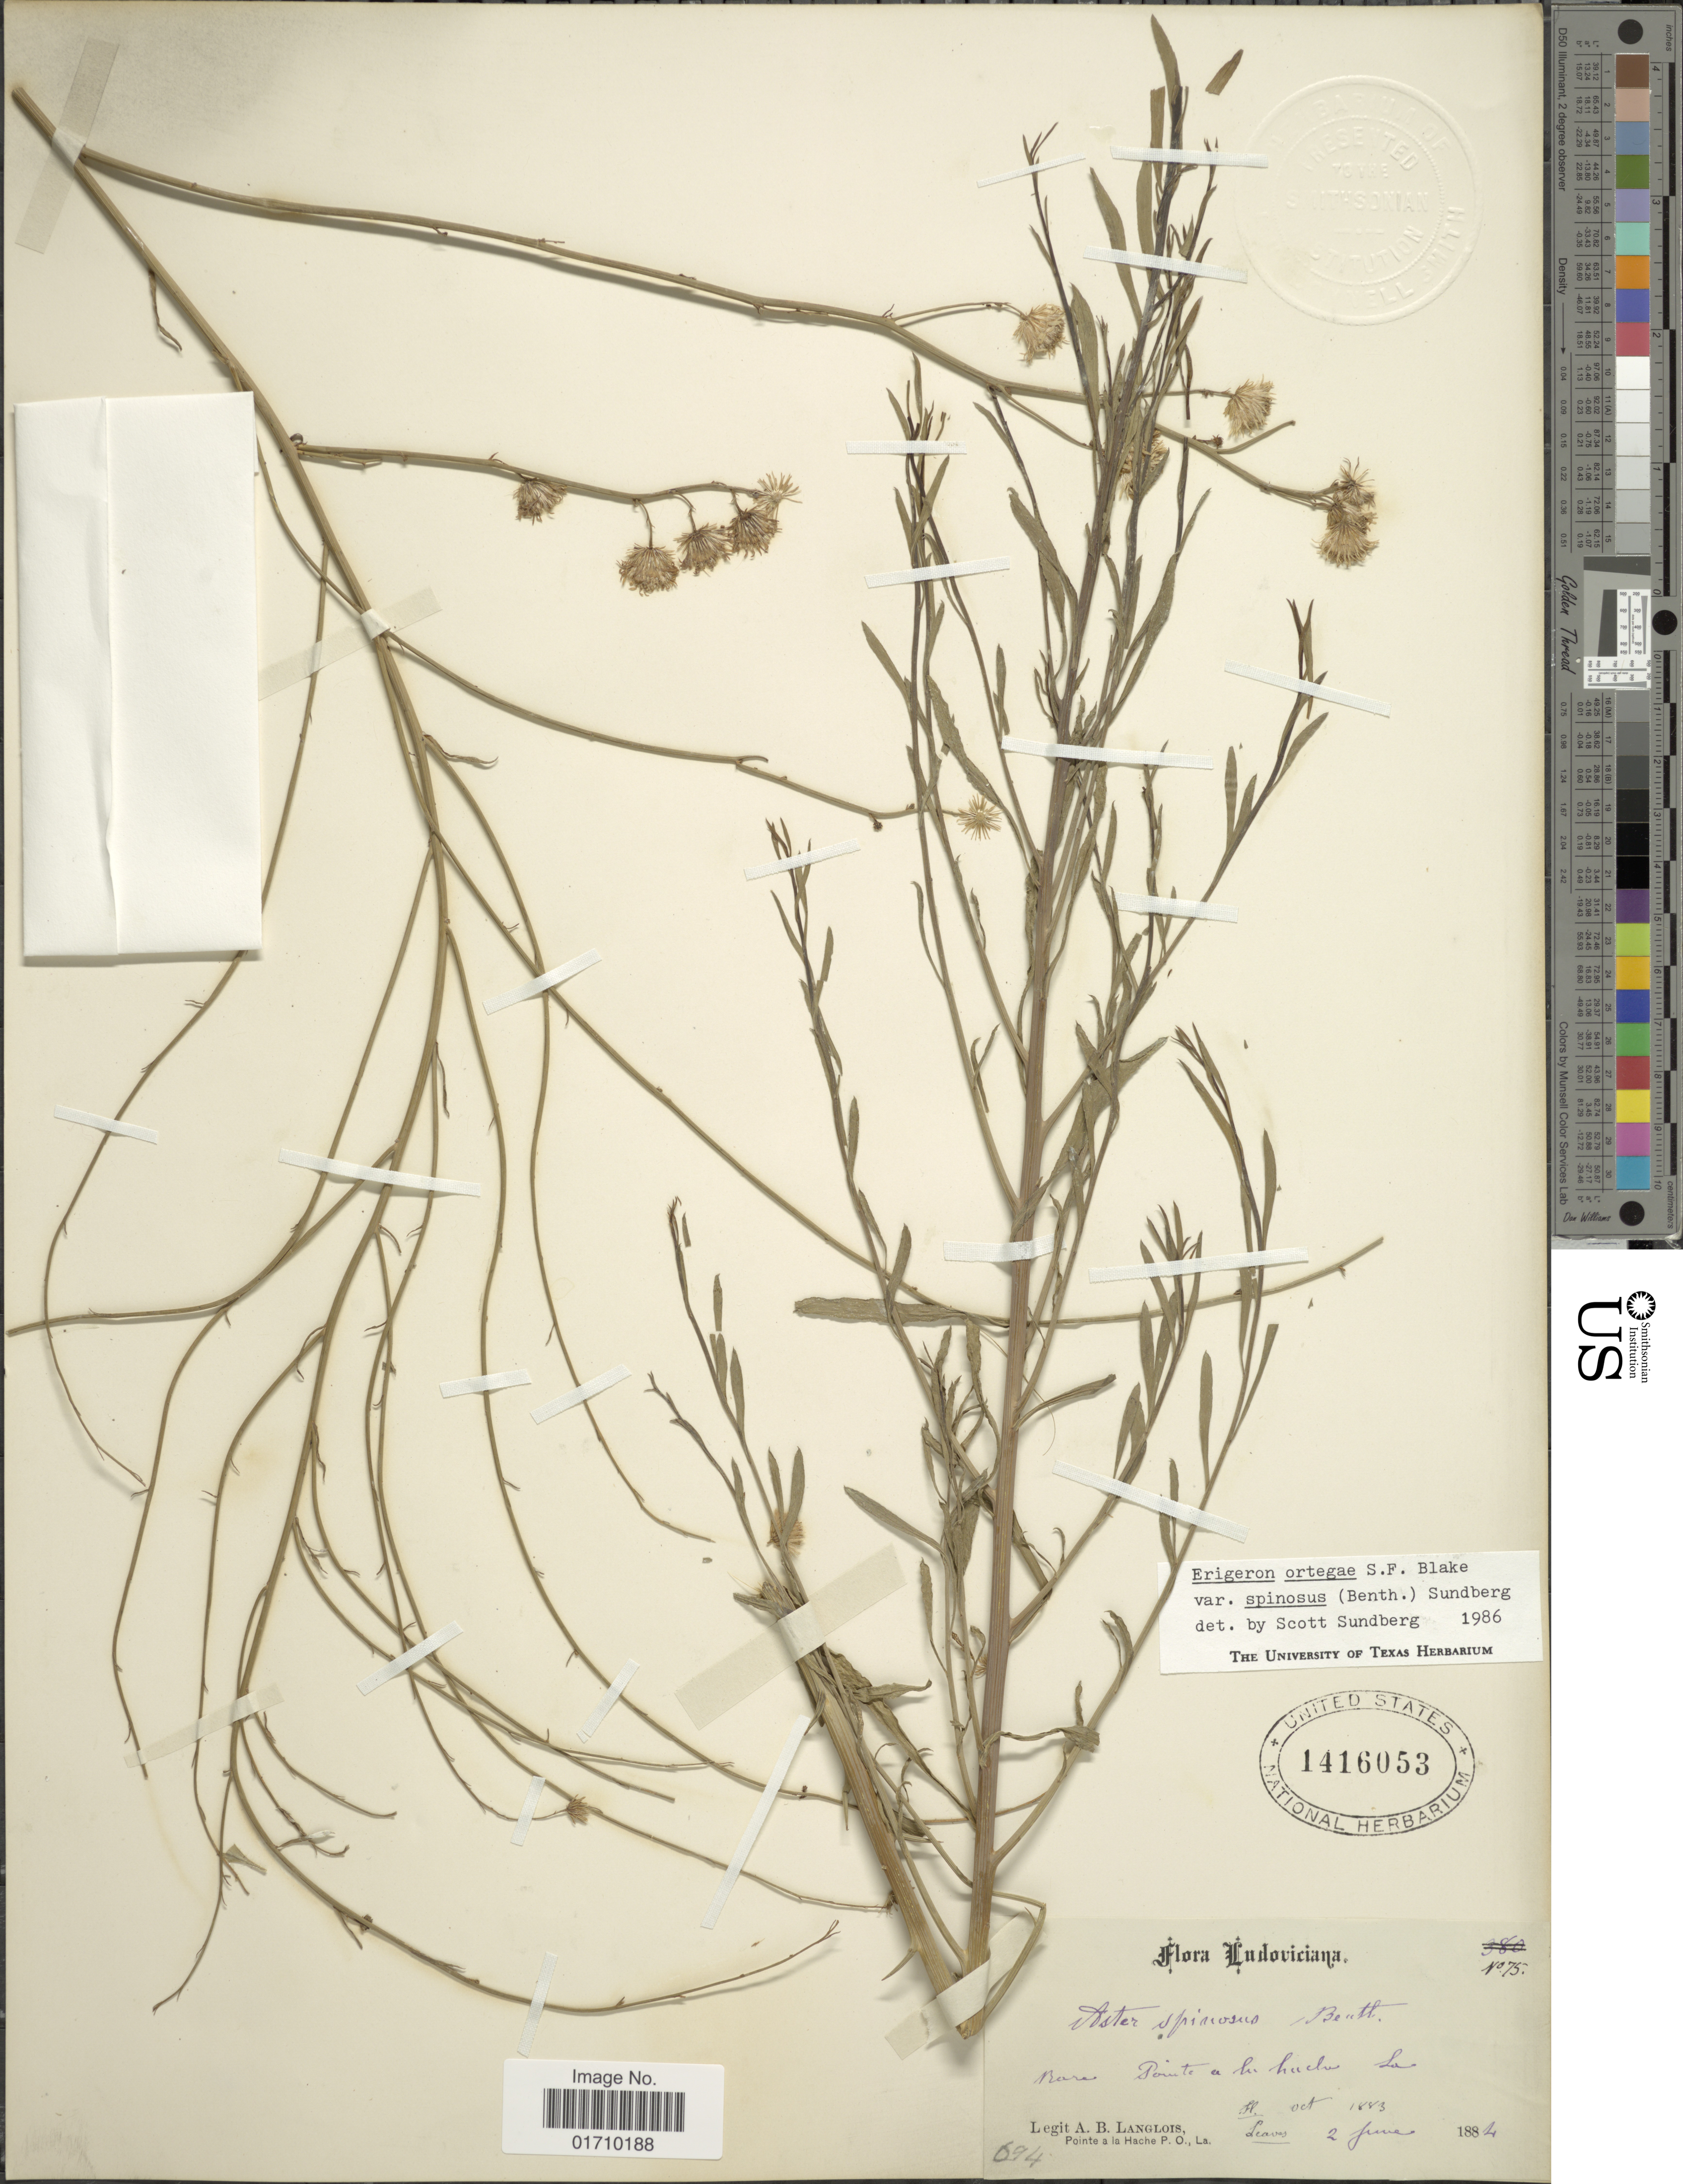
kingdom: Plantae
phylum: Tracheophyta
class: Magnoliopsida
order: Asterales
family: Asteraceae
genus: Chloracantha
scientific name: Chloracantha spinosa var. spinosa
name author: (Benth.) G.L. Nesom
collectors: A. Langlois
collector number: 75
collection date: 1884-06-02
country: United States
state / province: Louisiana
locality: Rare Pointe a la huchi La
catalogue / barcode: US 1416053